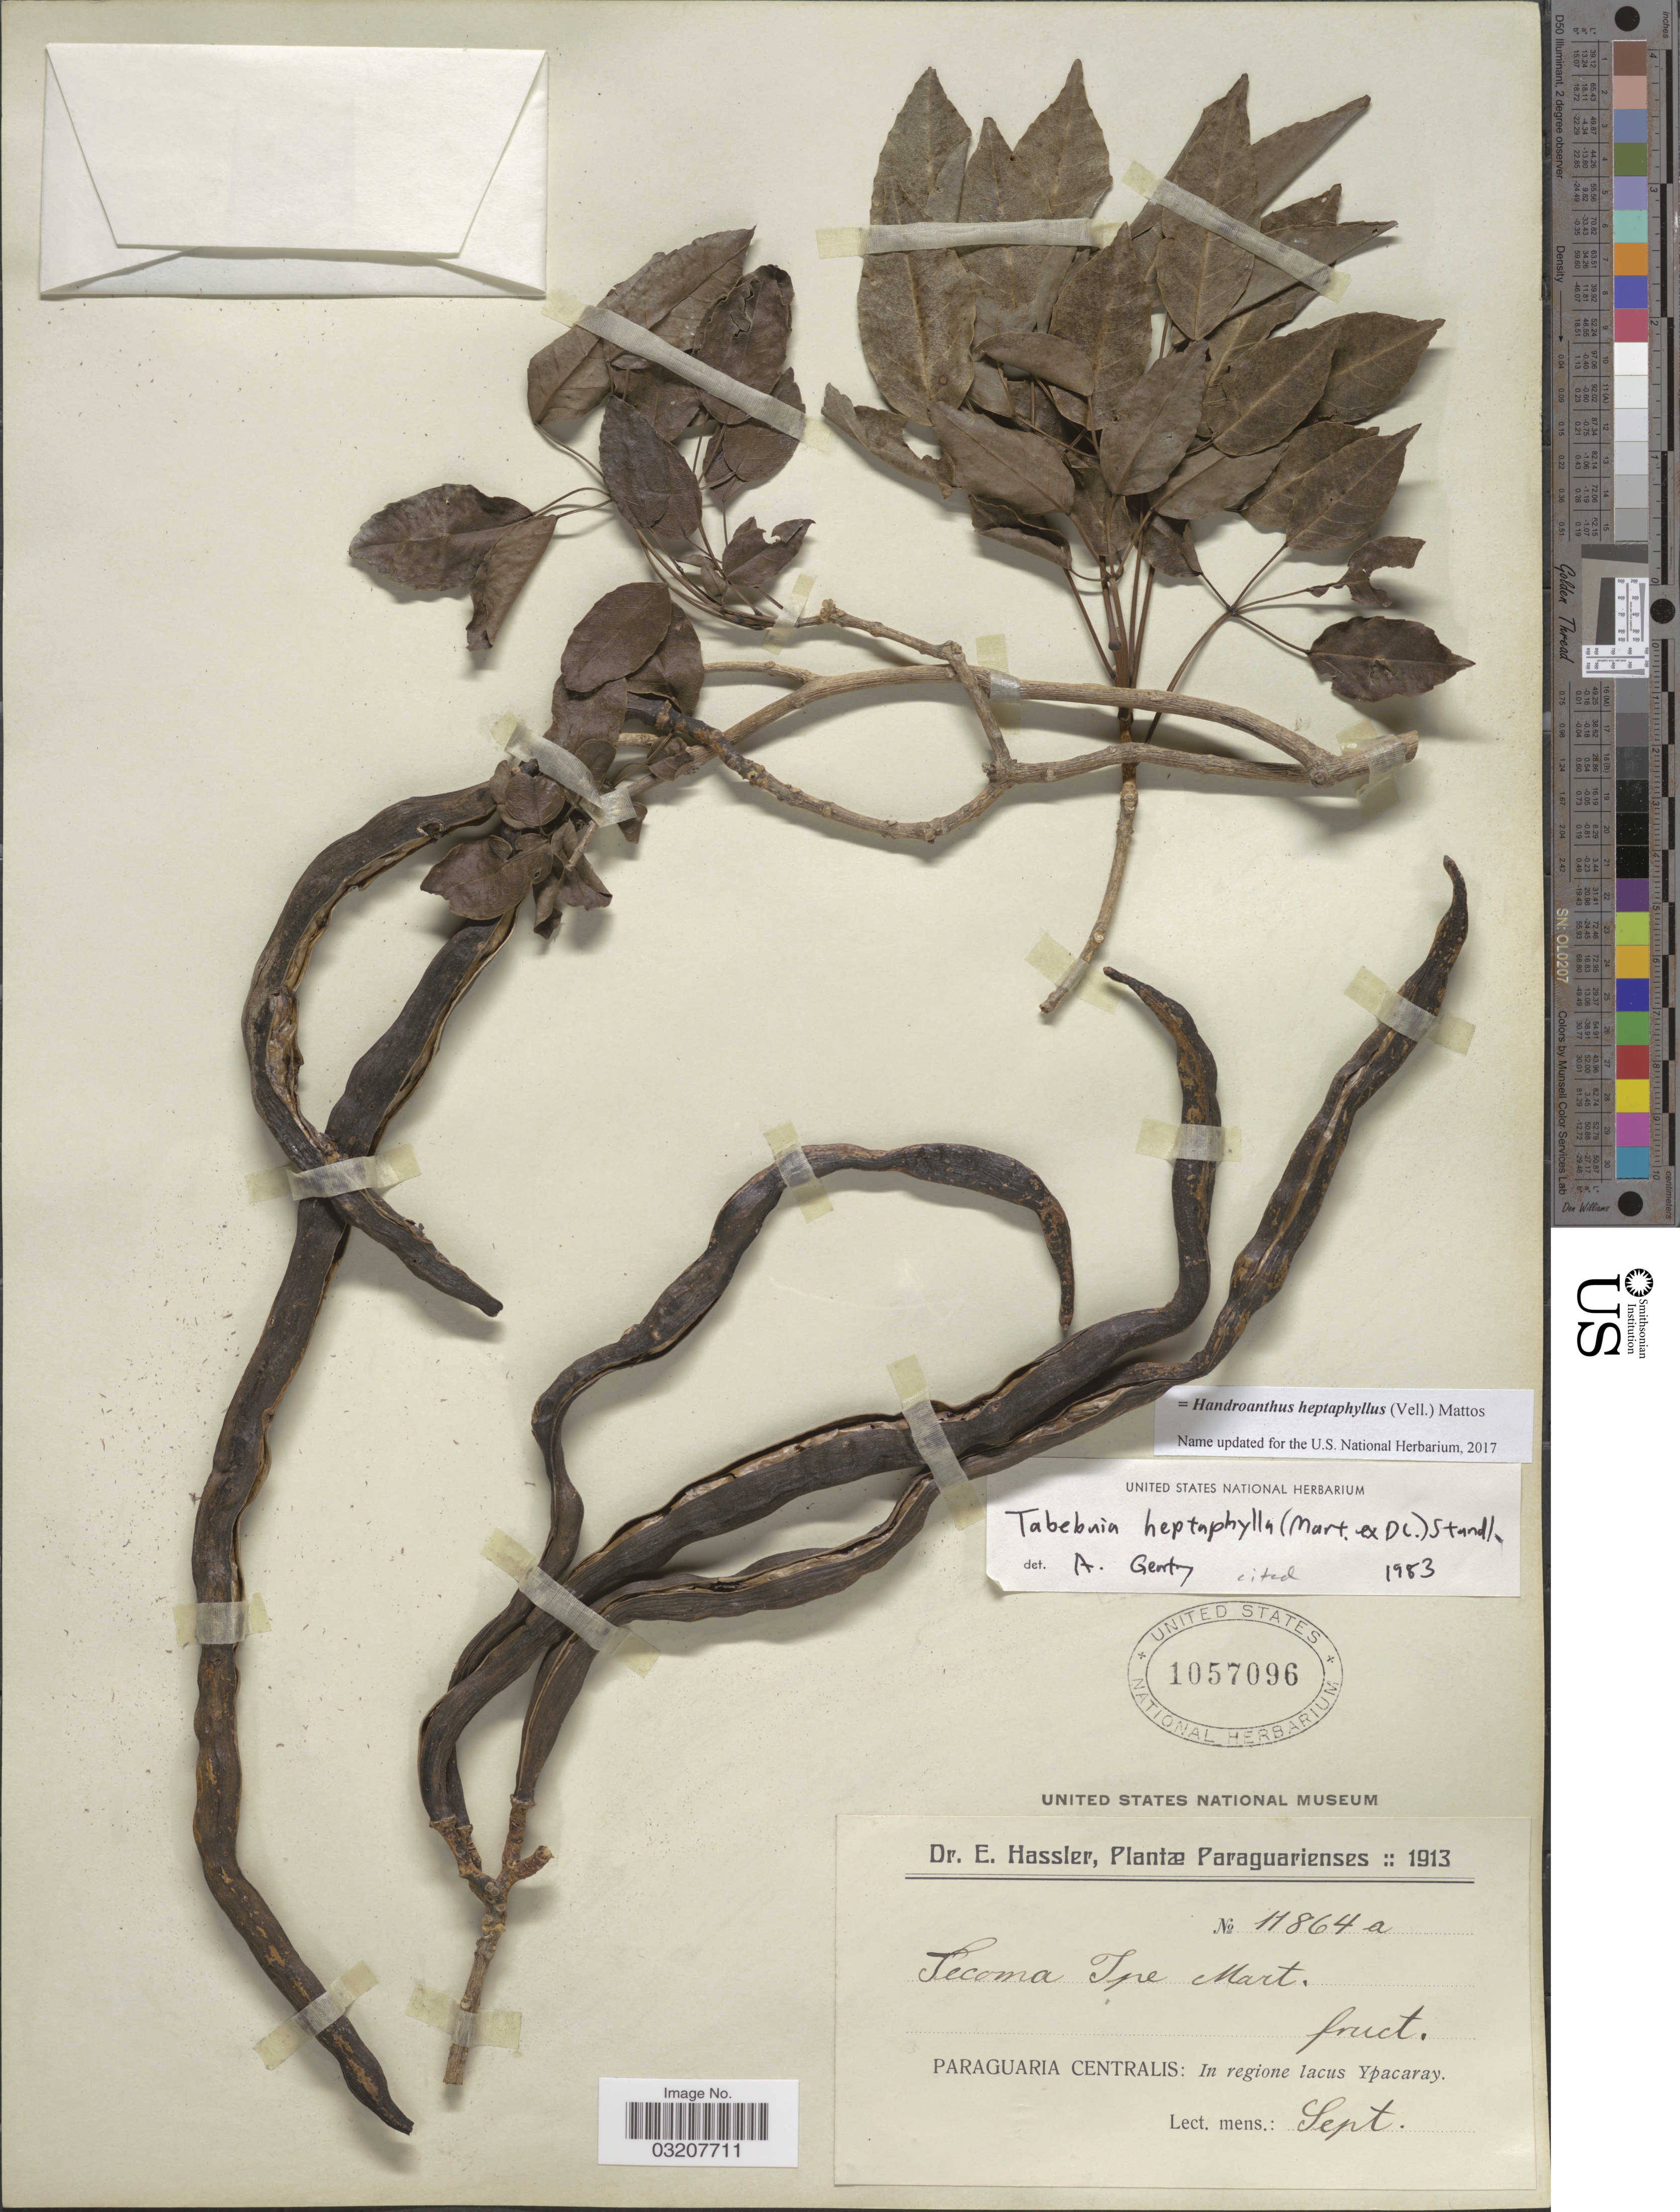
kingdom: Plantae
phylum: Tracheophyta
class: Magnoliopsida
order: Lamiales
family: Bignoniaceae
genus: Handroanthus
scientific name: Handroanthus heptaphyllus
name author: (Vell.) Mattos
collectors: E. Hassler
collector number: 11864a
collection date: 1913-09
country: Paraguay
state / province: Paraguari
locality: Paraguaria Centralis: In regione lacus Ypacaray.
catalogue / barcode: US 1057096